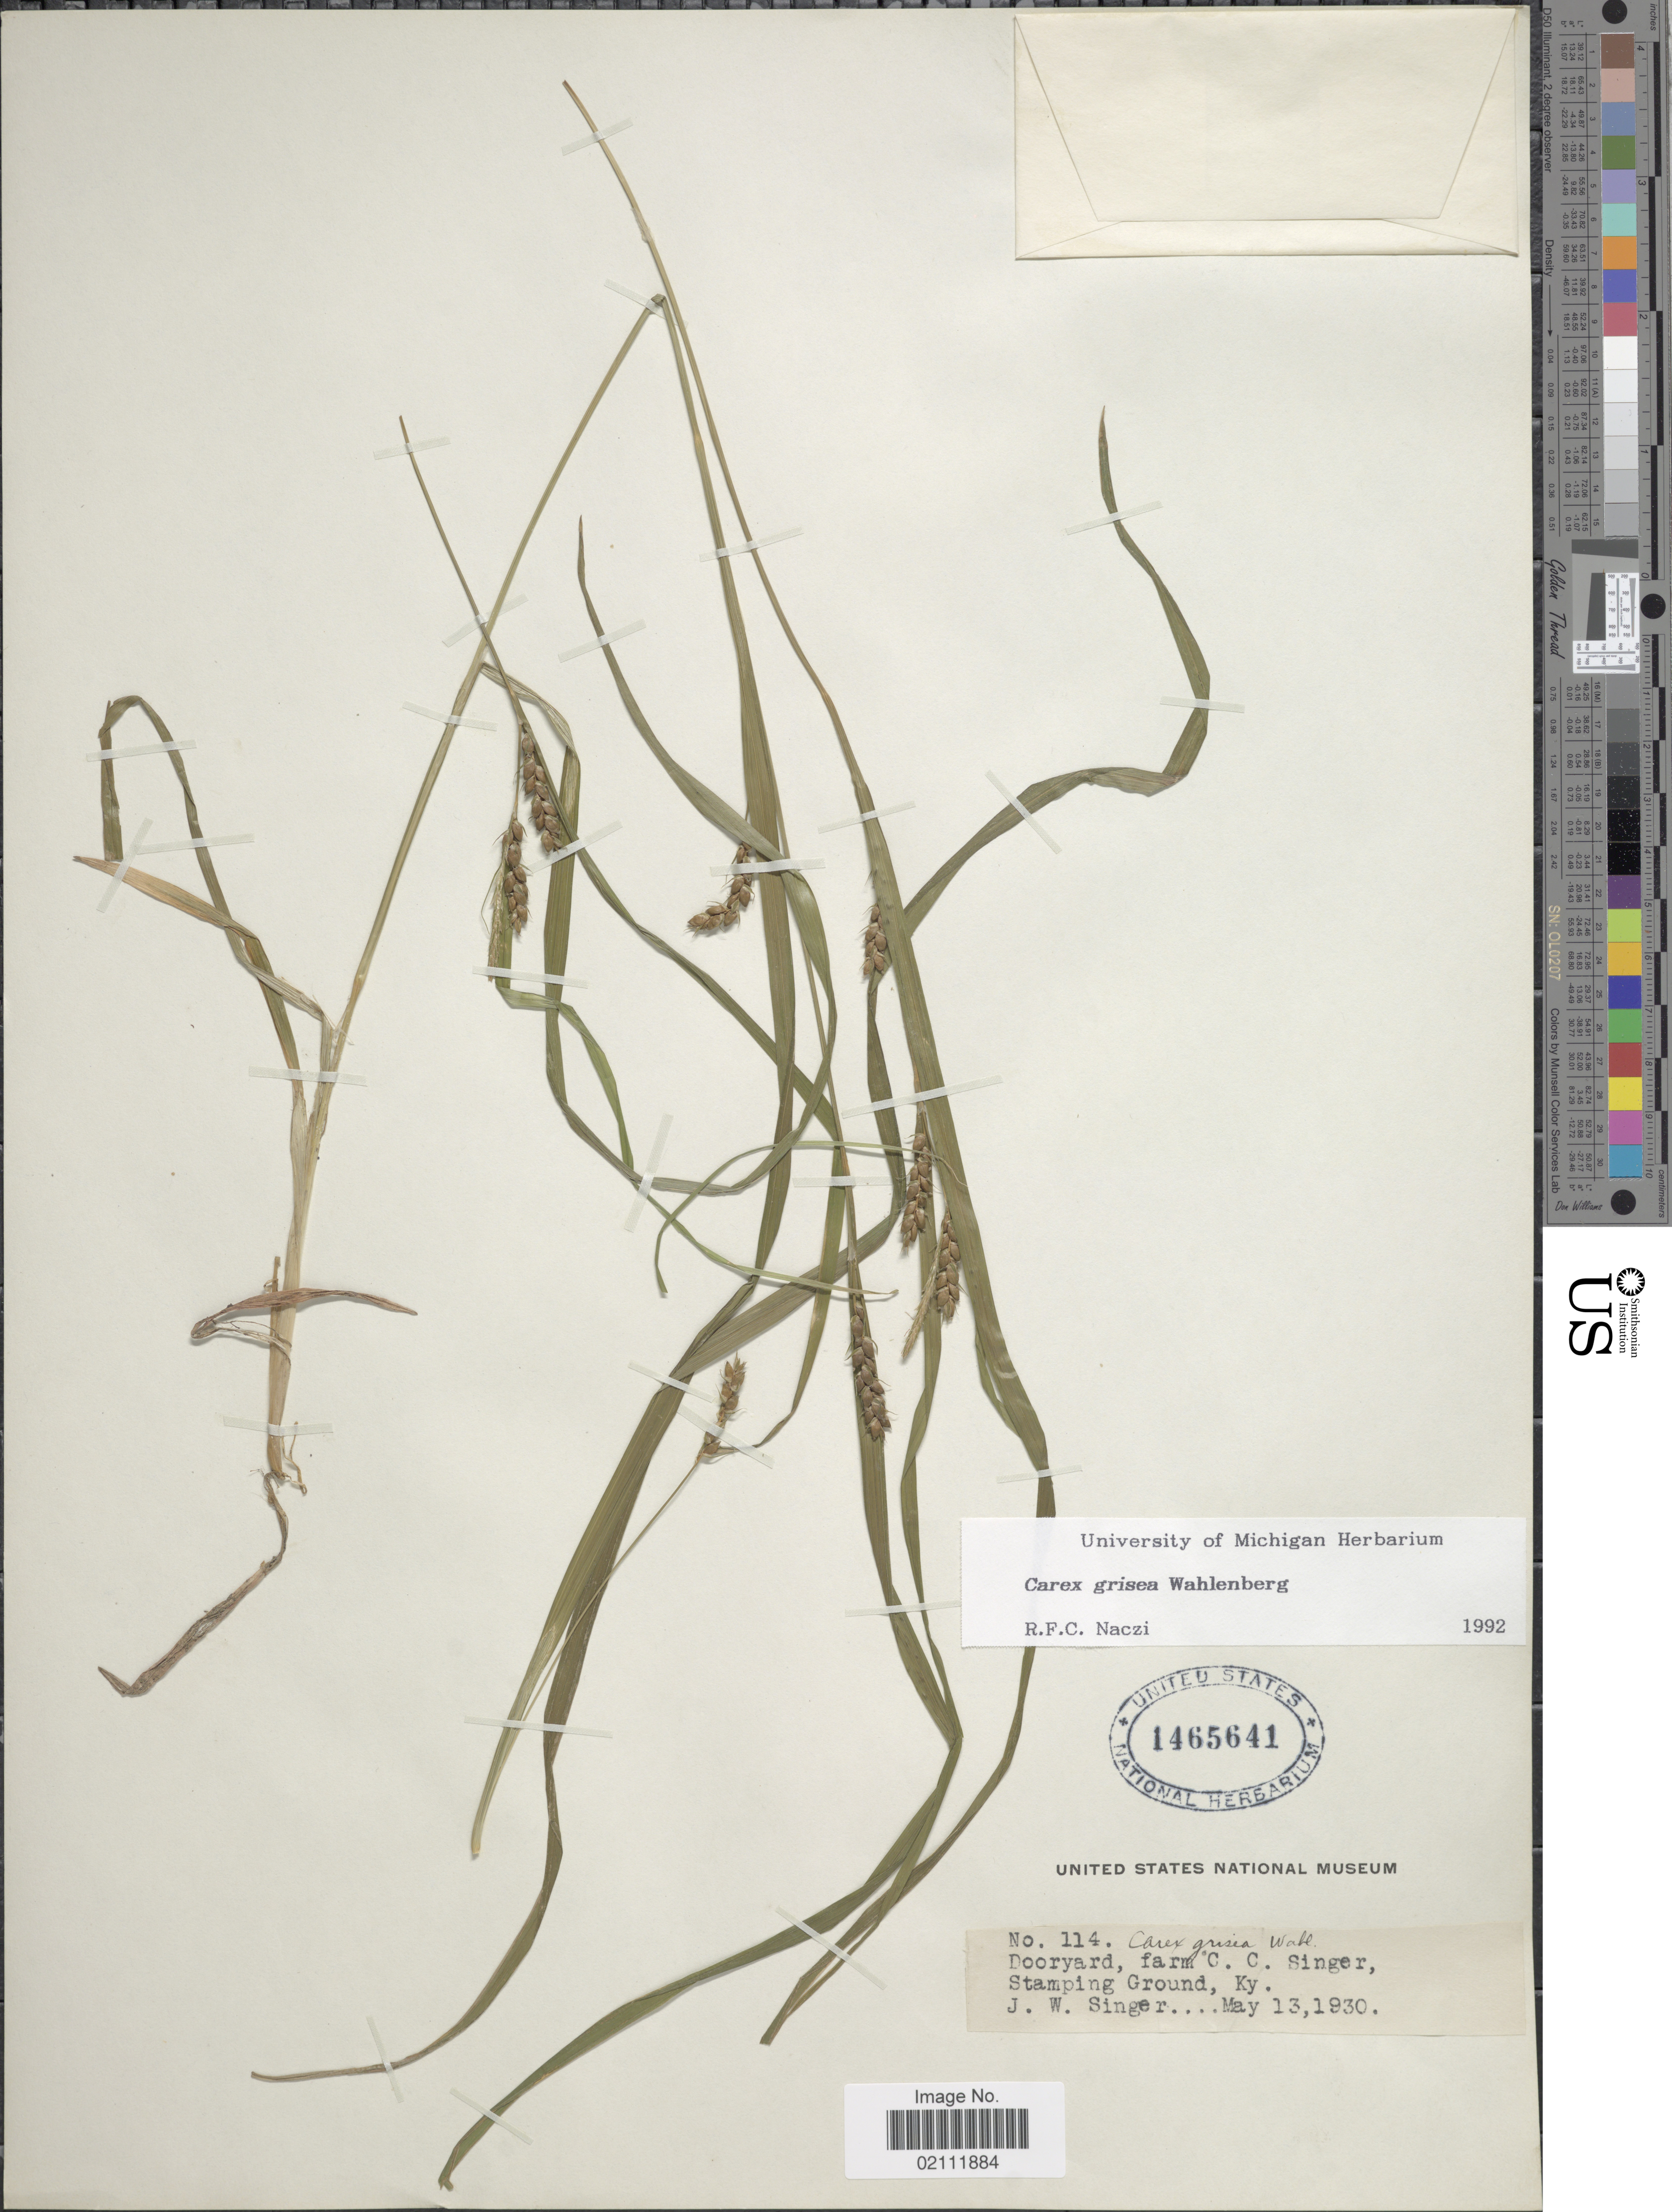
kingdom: Plantae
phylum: Tracheophyta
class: Liliopsida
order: Poales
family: Cyperaceae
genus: Carex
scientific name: Carex grisea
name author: Wahlenb.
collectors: J. EW. Singer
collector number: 114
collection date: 1930-05-13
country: United States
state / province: Kentucky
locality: Dooryard, farm C. C. Singer, Stamping Ground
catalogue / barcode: US 1465641